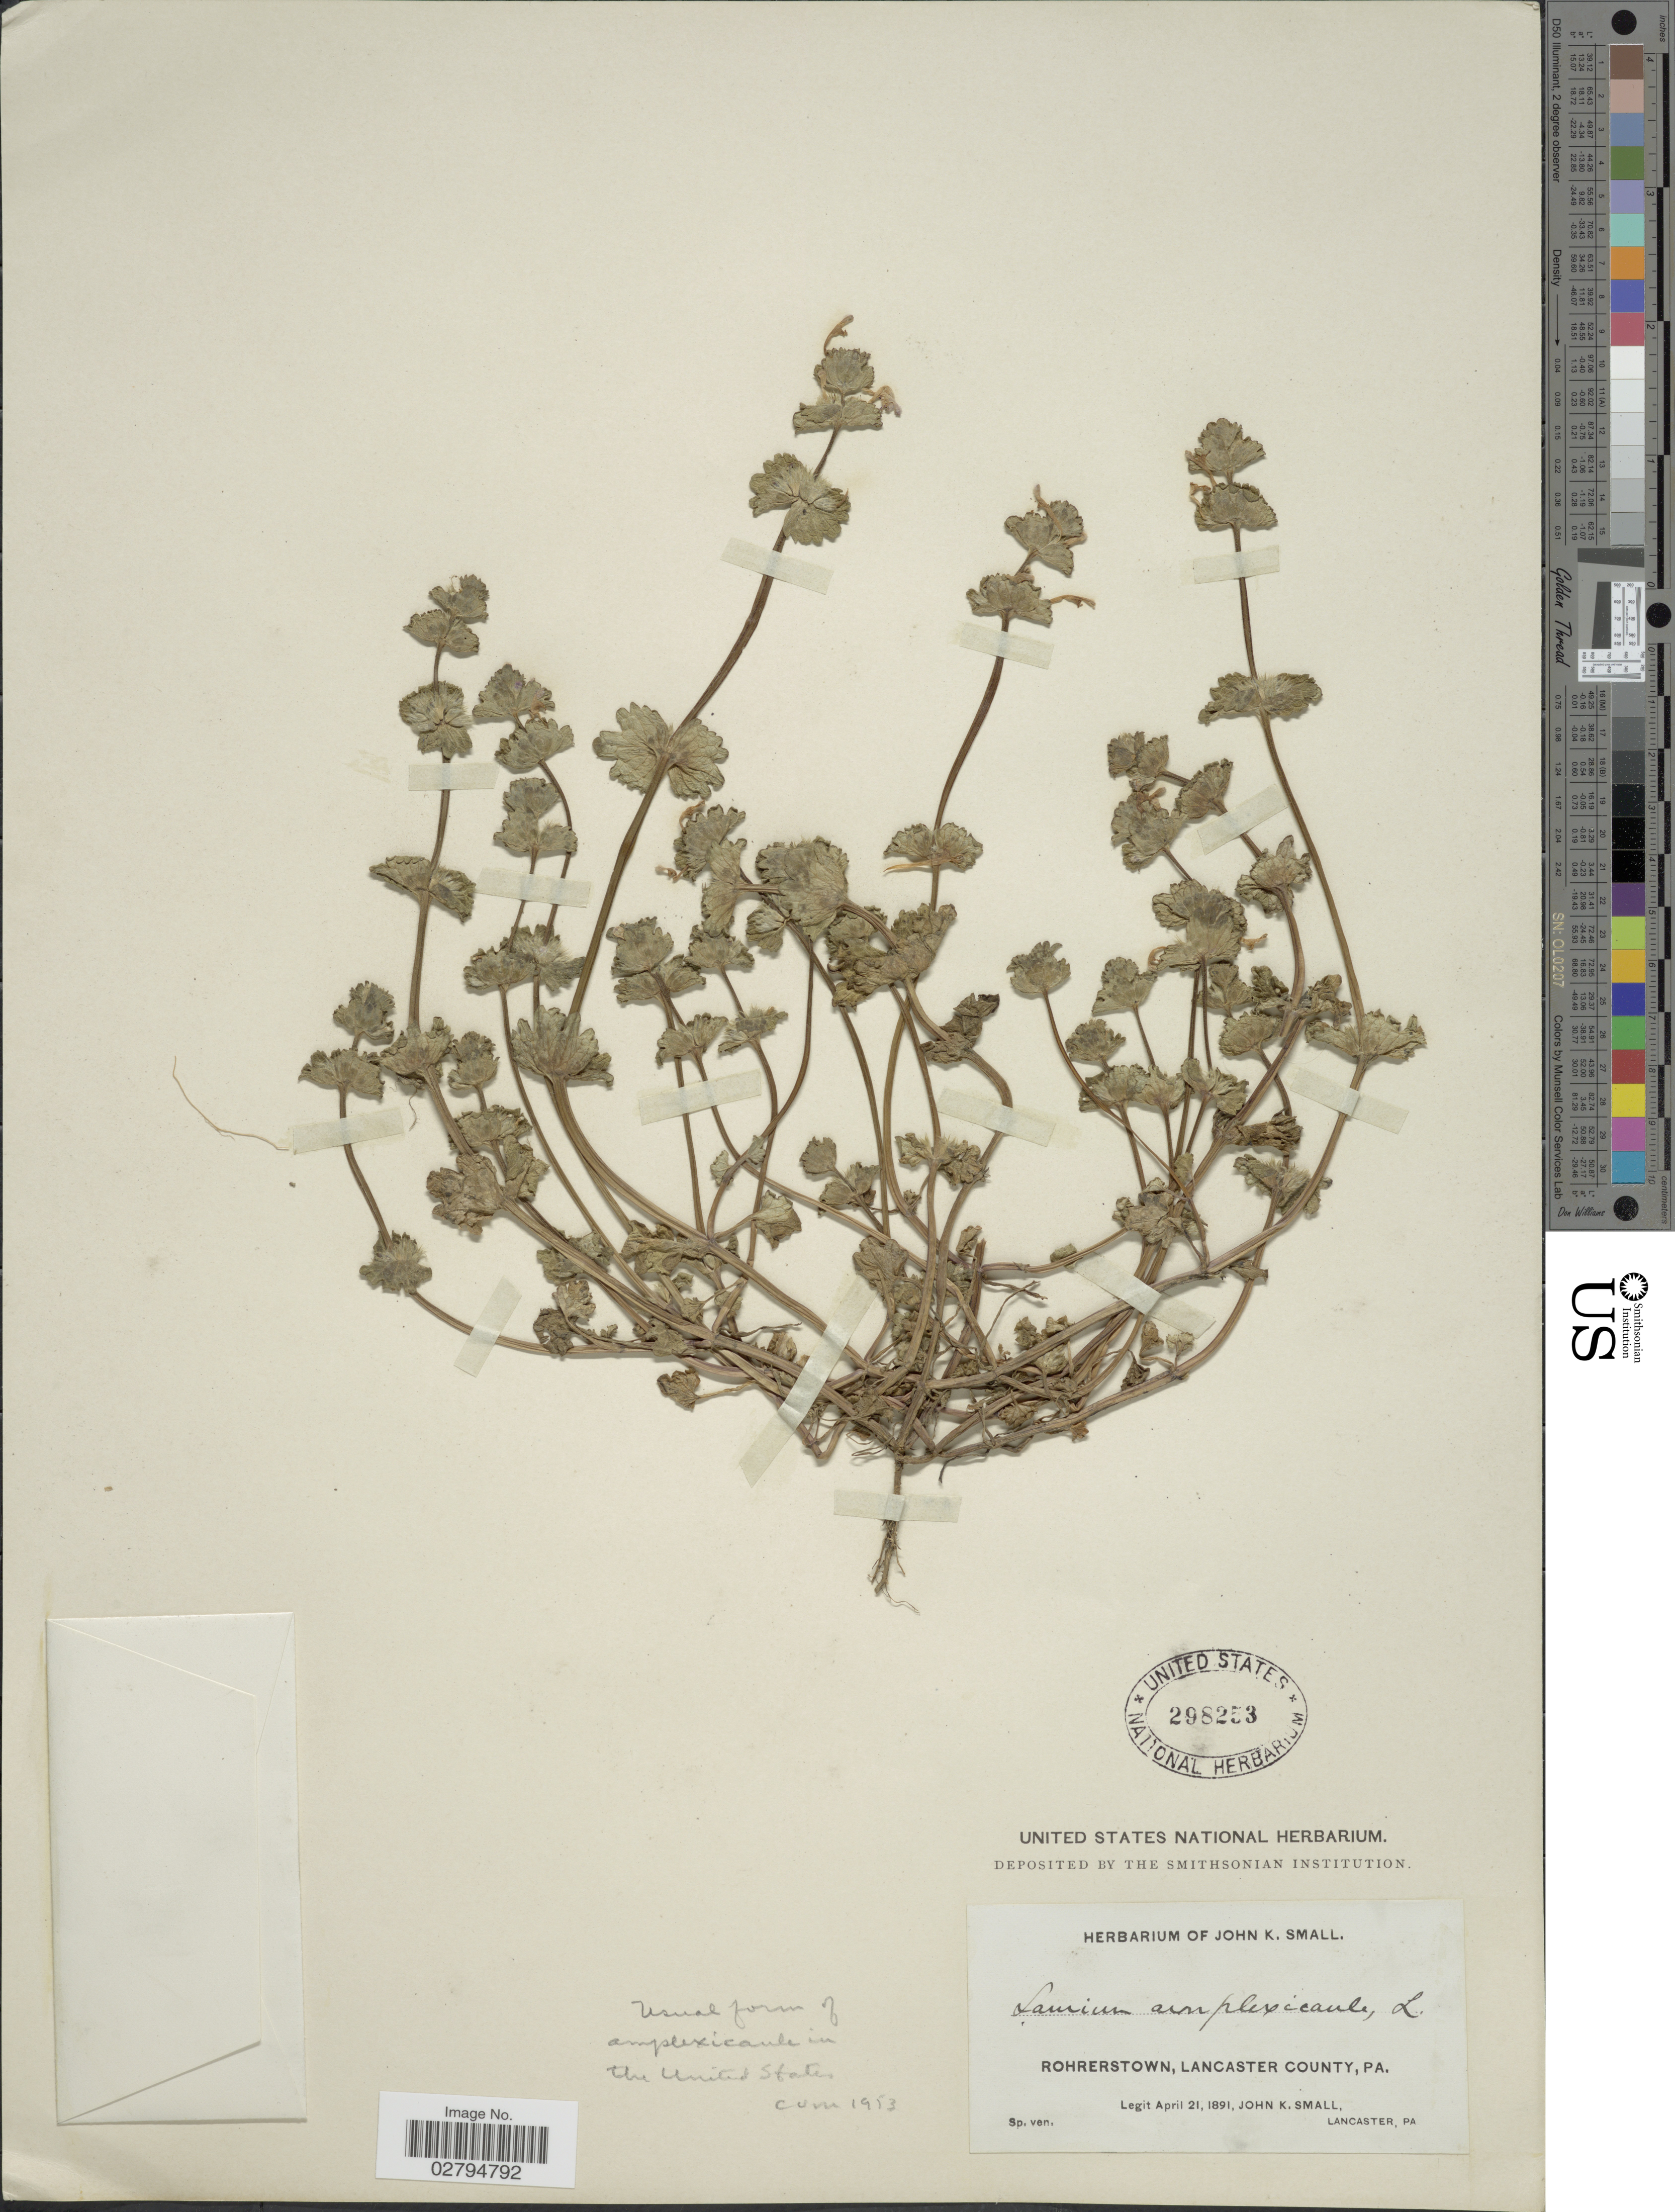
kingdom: Plantae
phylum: Tracheophyta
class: Magnoliopsida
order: Lamiales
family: Lamiaceae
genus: Lamium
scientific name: Lamium amplexicaule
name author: L.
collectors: J. K. Small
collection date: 1891-04-21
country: United States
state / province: Pennsylvania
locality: Rohrerstown, Lancaster County.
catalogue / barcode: US 298253